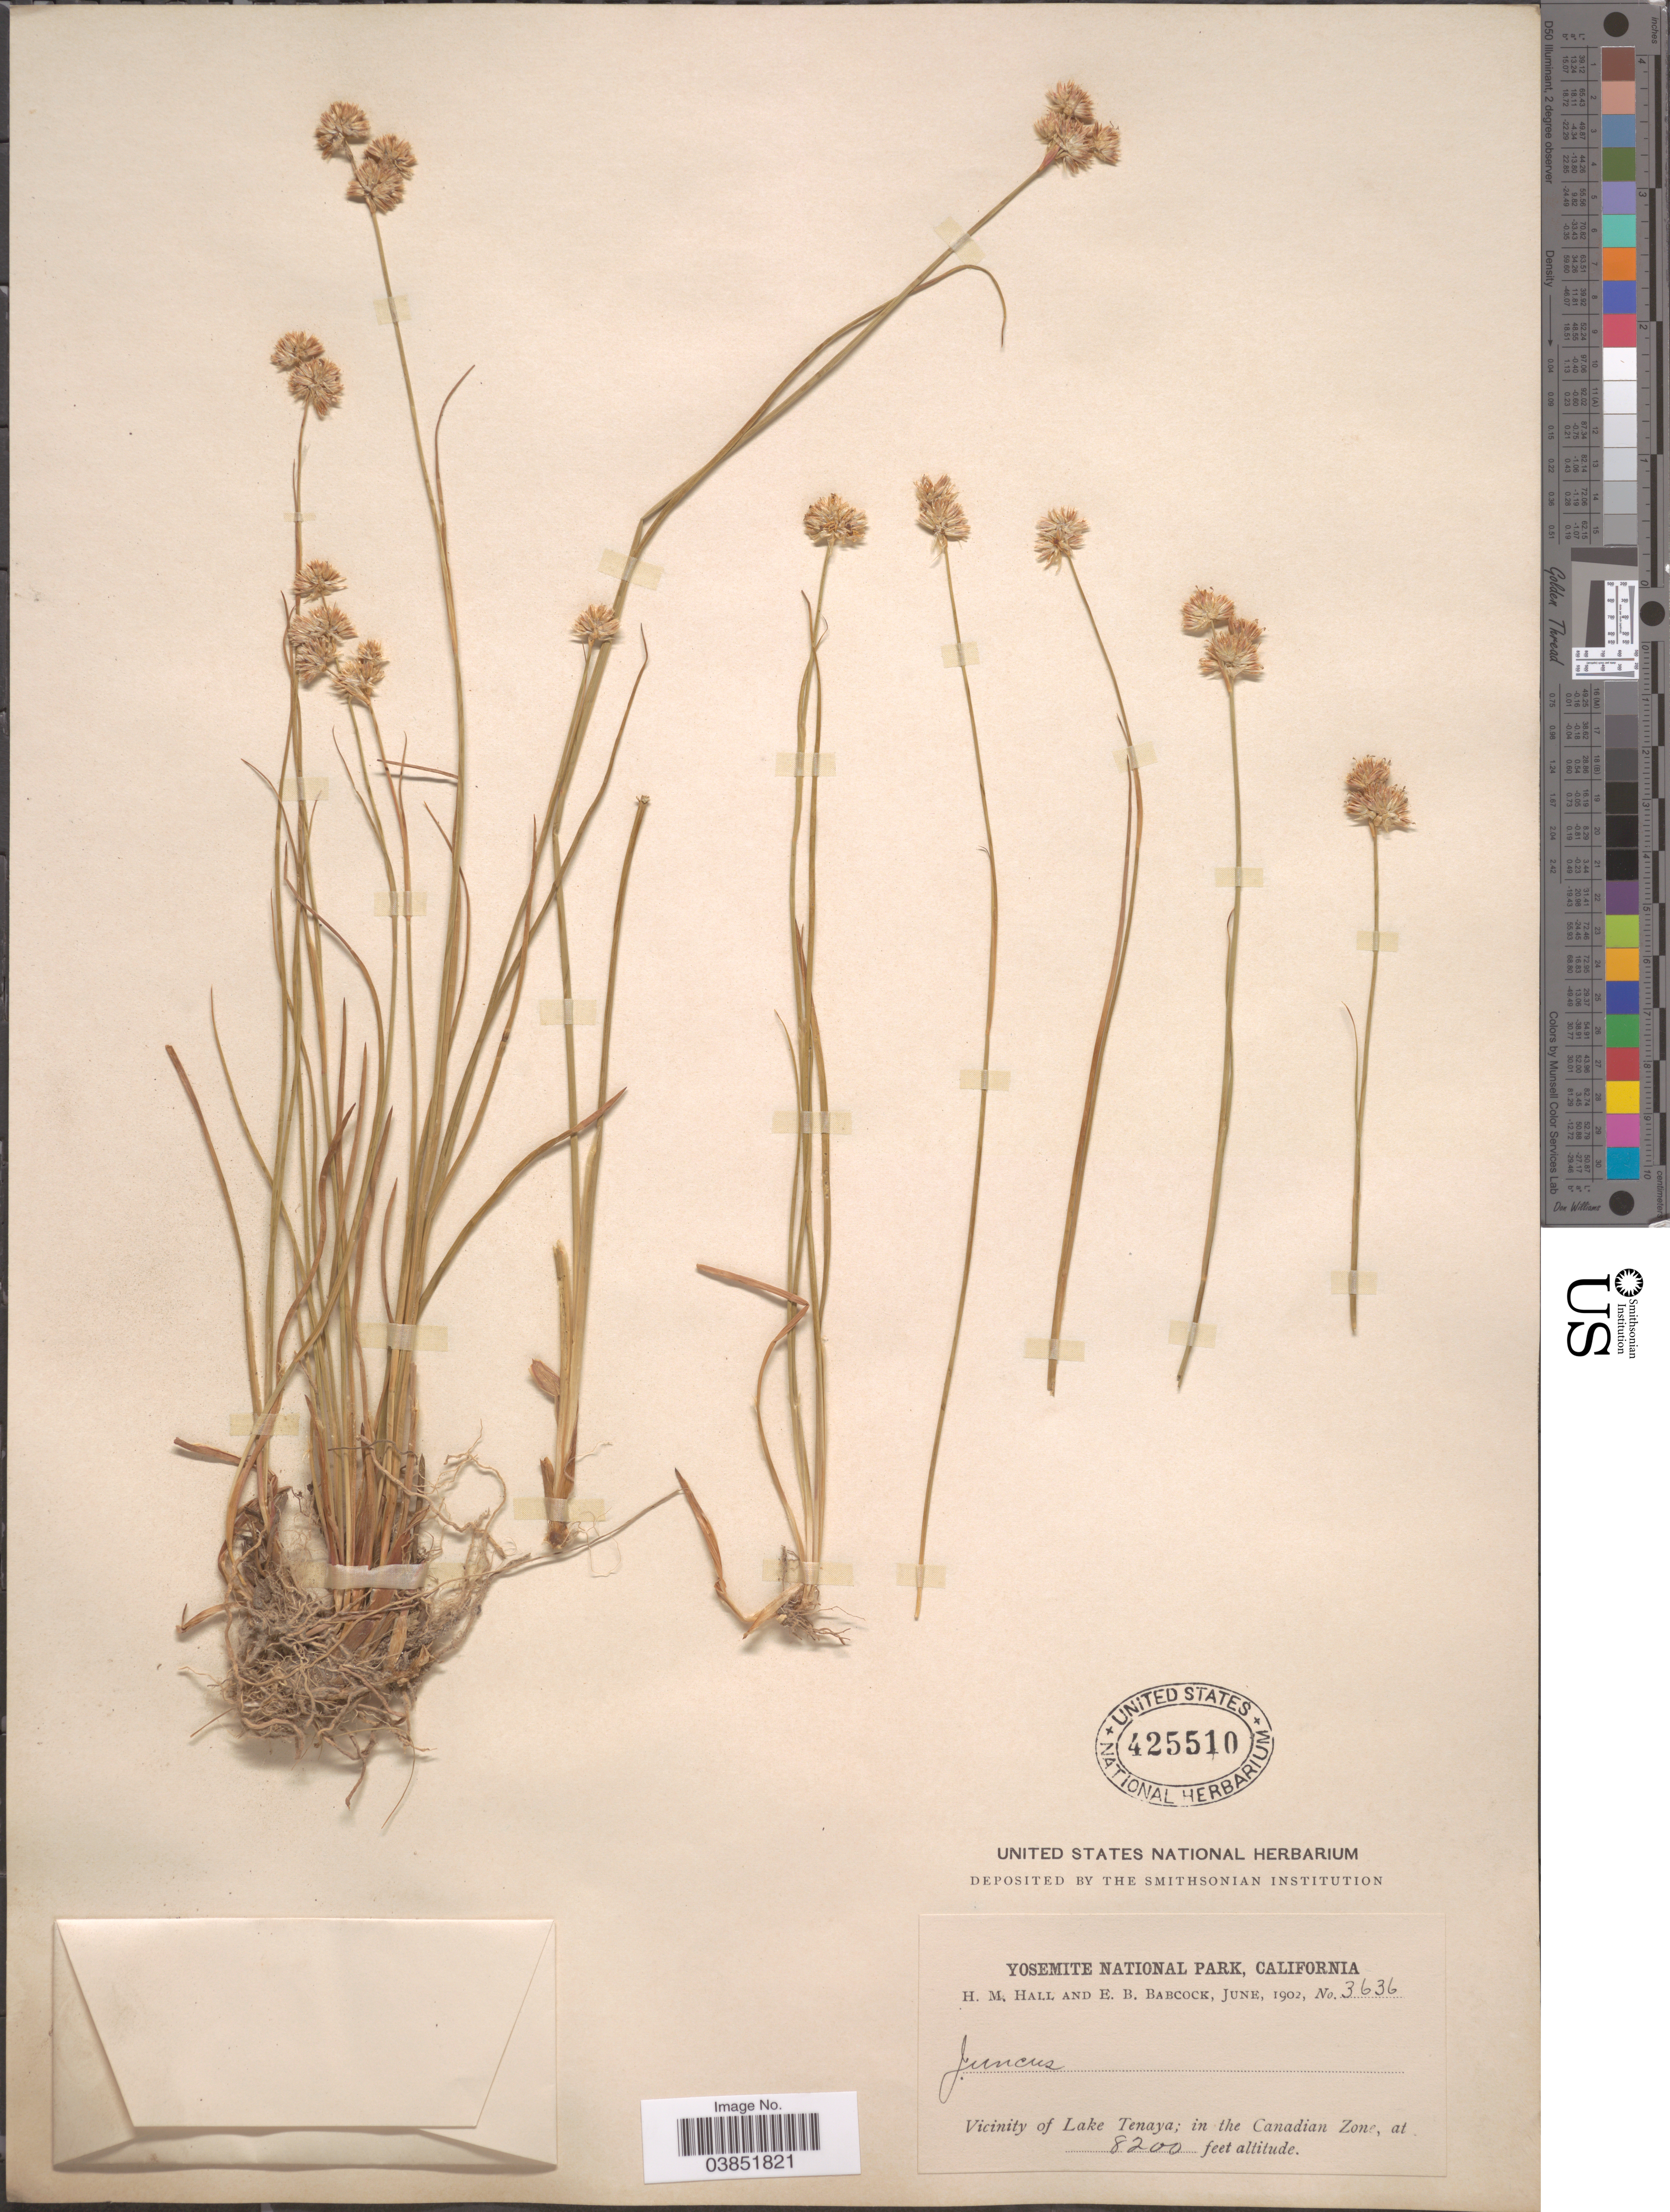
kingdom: Plantae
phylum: Tracheophyta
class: Liliopsida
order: Poales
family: Juncaceae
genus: Juncus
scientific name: Juncus chlorocephalus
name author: Engelm.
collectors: H. M. Hall & E. B. Babcock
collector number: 3636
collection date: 1902-06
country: United States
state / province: California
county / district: Mariposa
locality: Yosemite National Park. Vicinity of Lake Tenaya; in the Canadian Zone.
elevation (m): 2499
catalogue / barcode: US 425510